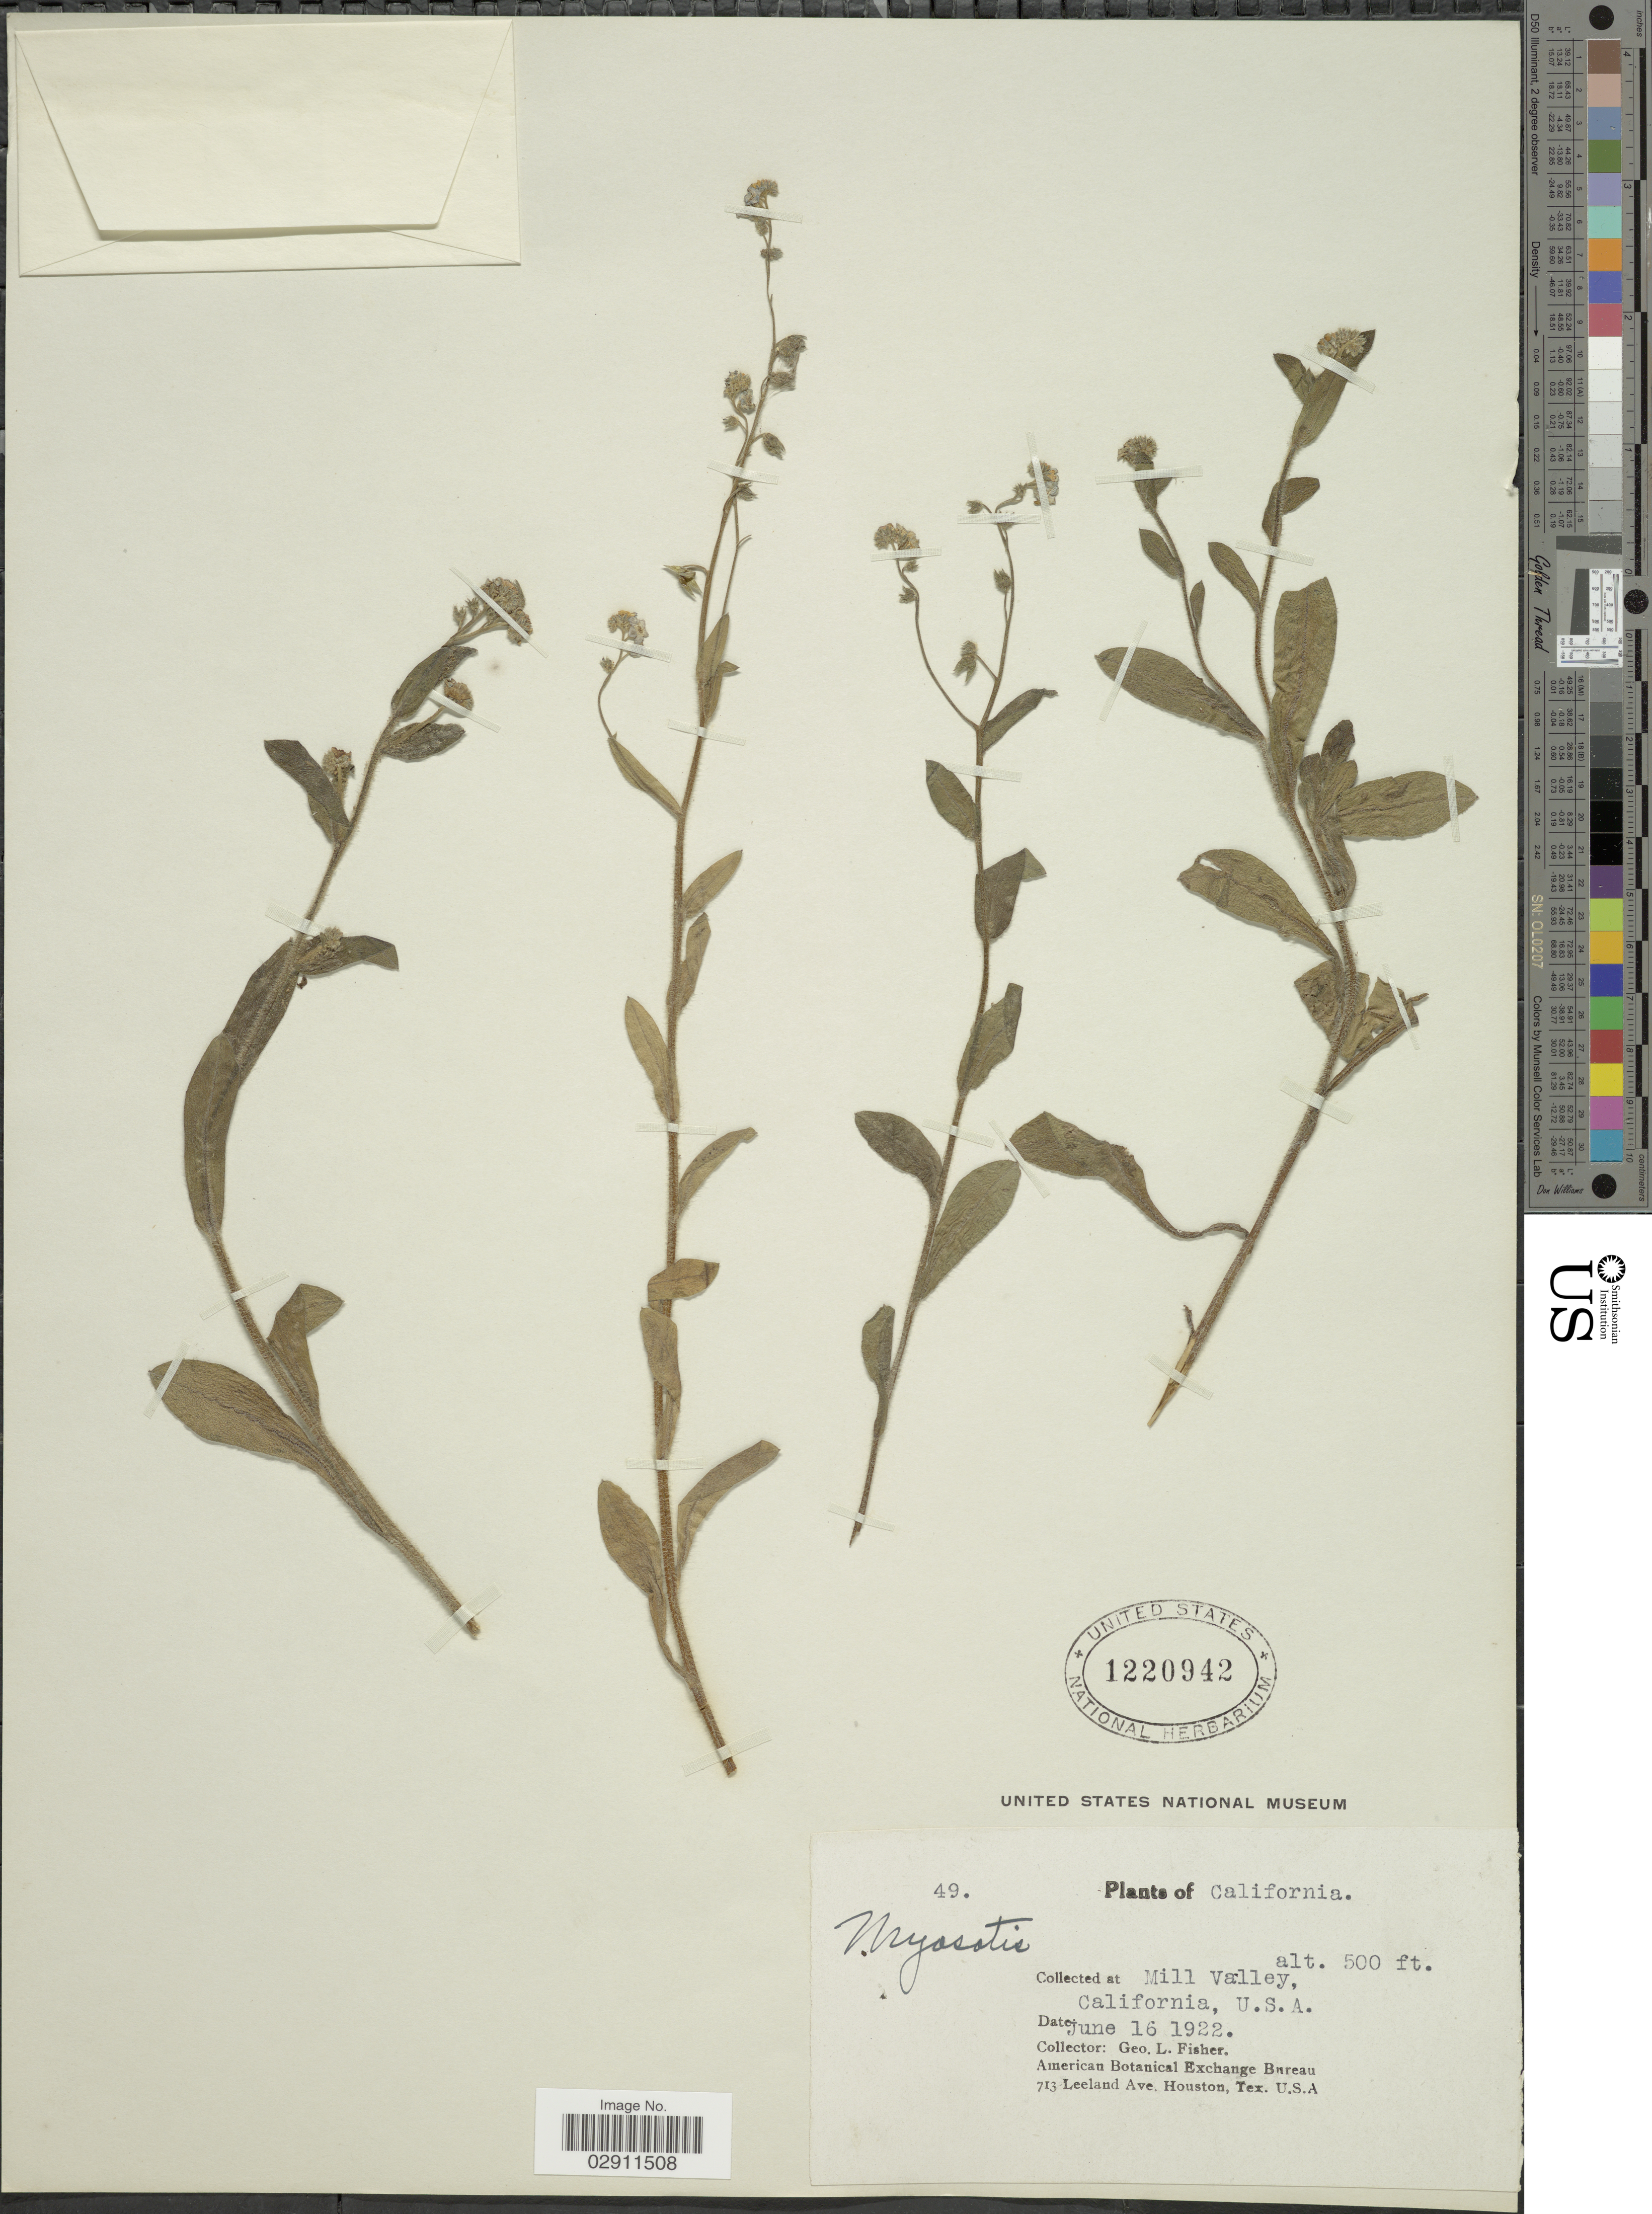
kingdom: Plantae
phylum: Tracheophyta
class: Magnoliopsida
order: Boraginales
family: Boraginaceae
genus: Myosotis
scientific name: Myosotis latifolia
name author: Poir.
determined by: Goldman, Doug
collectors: G. L. Fisher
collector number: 49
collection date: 1922-06-16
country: United States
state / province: California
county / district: Marin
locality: Mill Valley.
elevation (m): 152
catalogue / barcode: US 1220942